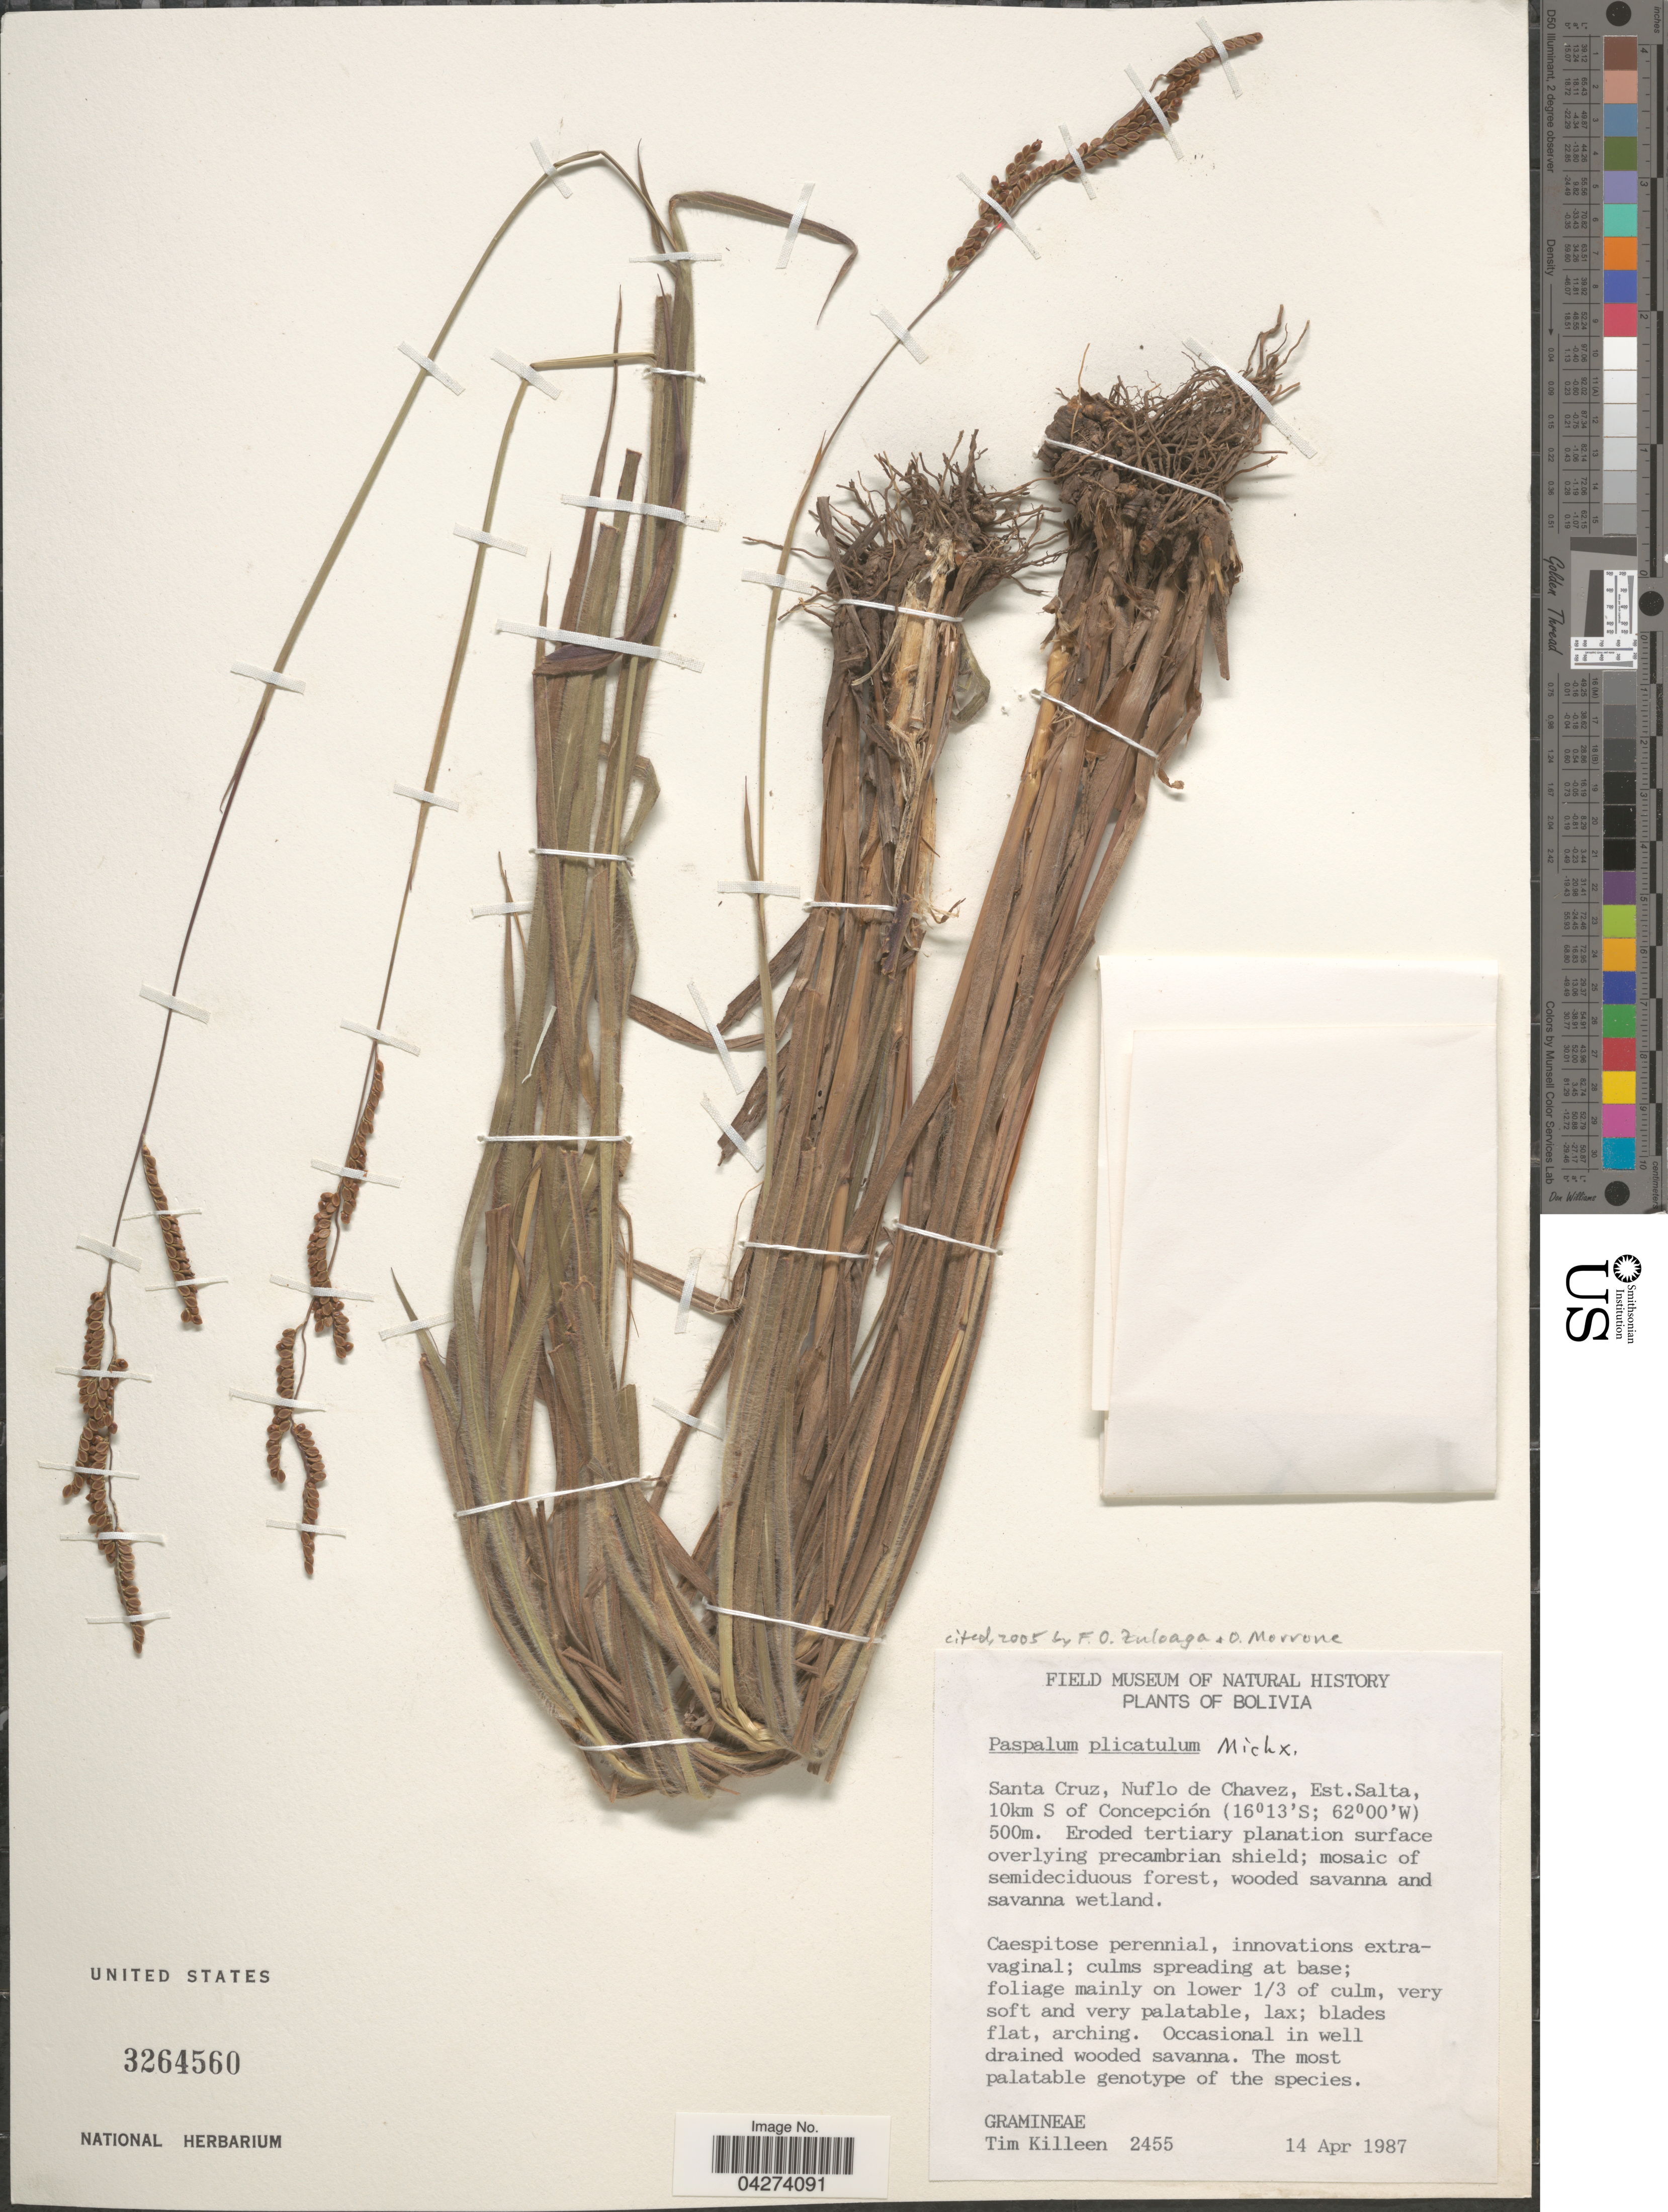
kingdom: Plantae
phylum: Tracheophyta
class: Liliopsida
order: Poales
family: Poaceae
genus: Paspalum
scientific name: Paspalum plicatulum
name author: Michx.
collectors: T. J. Killeen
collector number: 2455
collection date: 1987-04-14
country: Bolivia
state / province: Santa Cruz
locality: Nuflo de Chavez, Est. Salta, 10km S of Concepción.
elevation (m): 500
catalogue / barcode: US 3264560